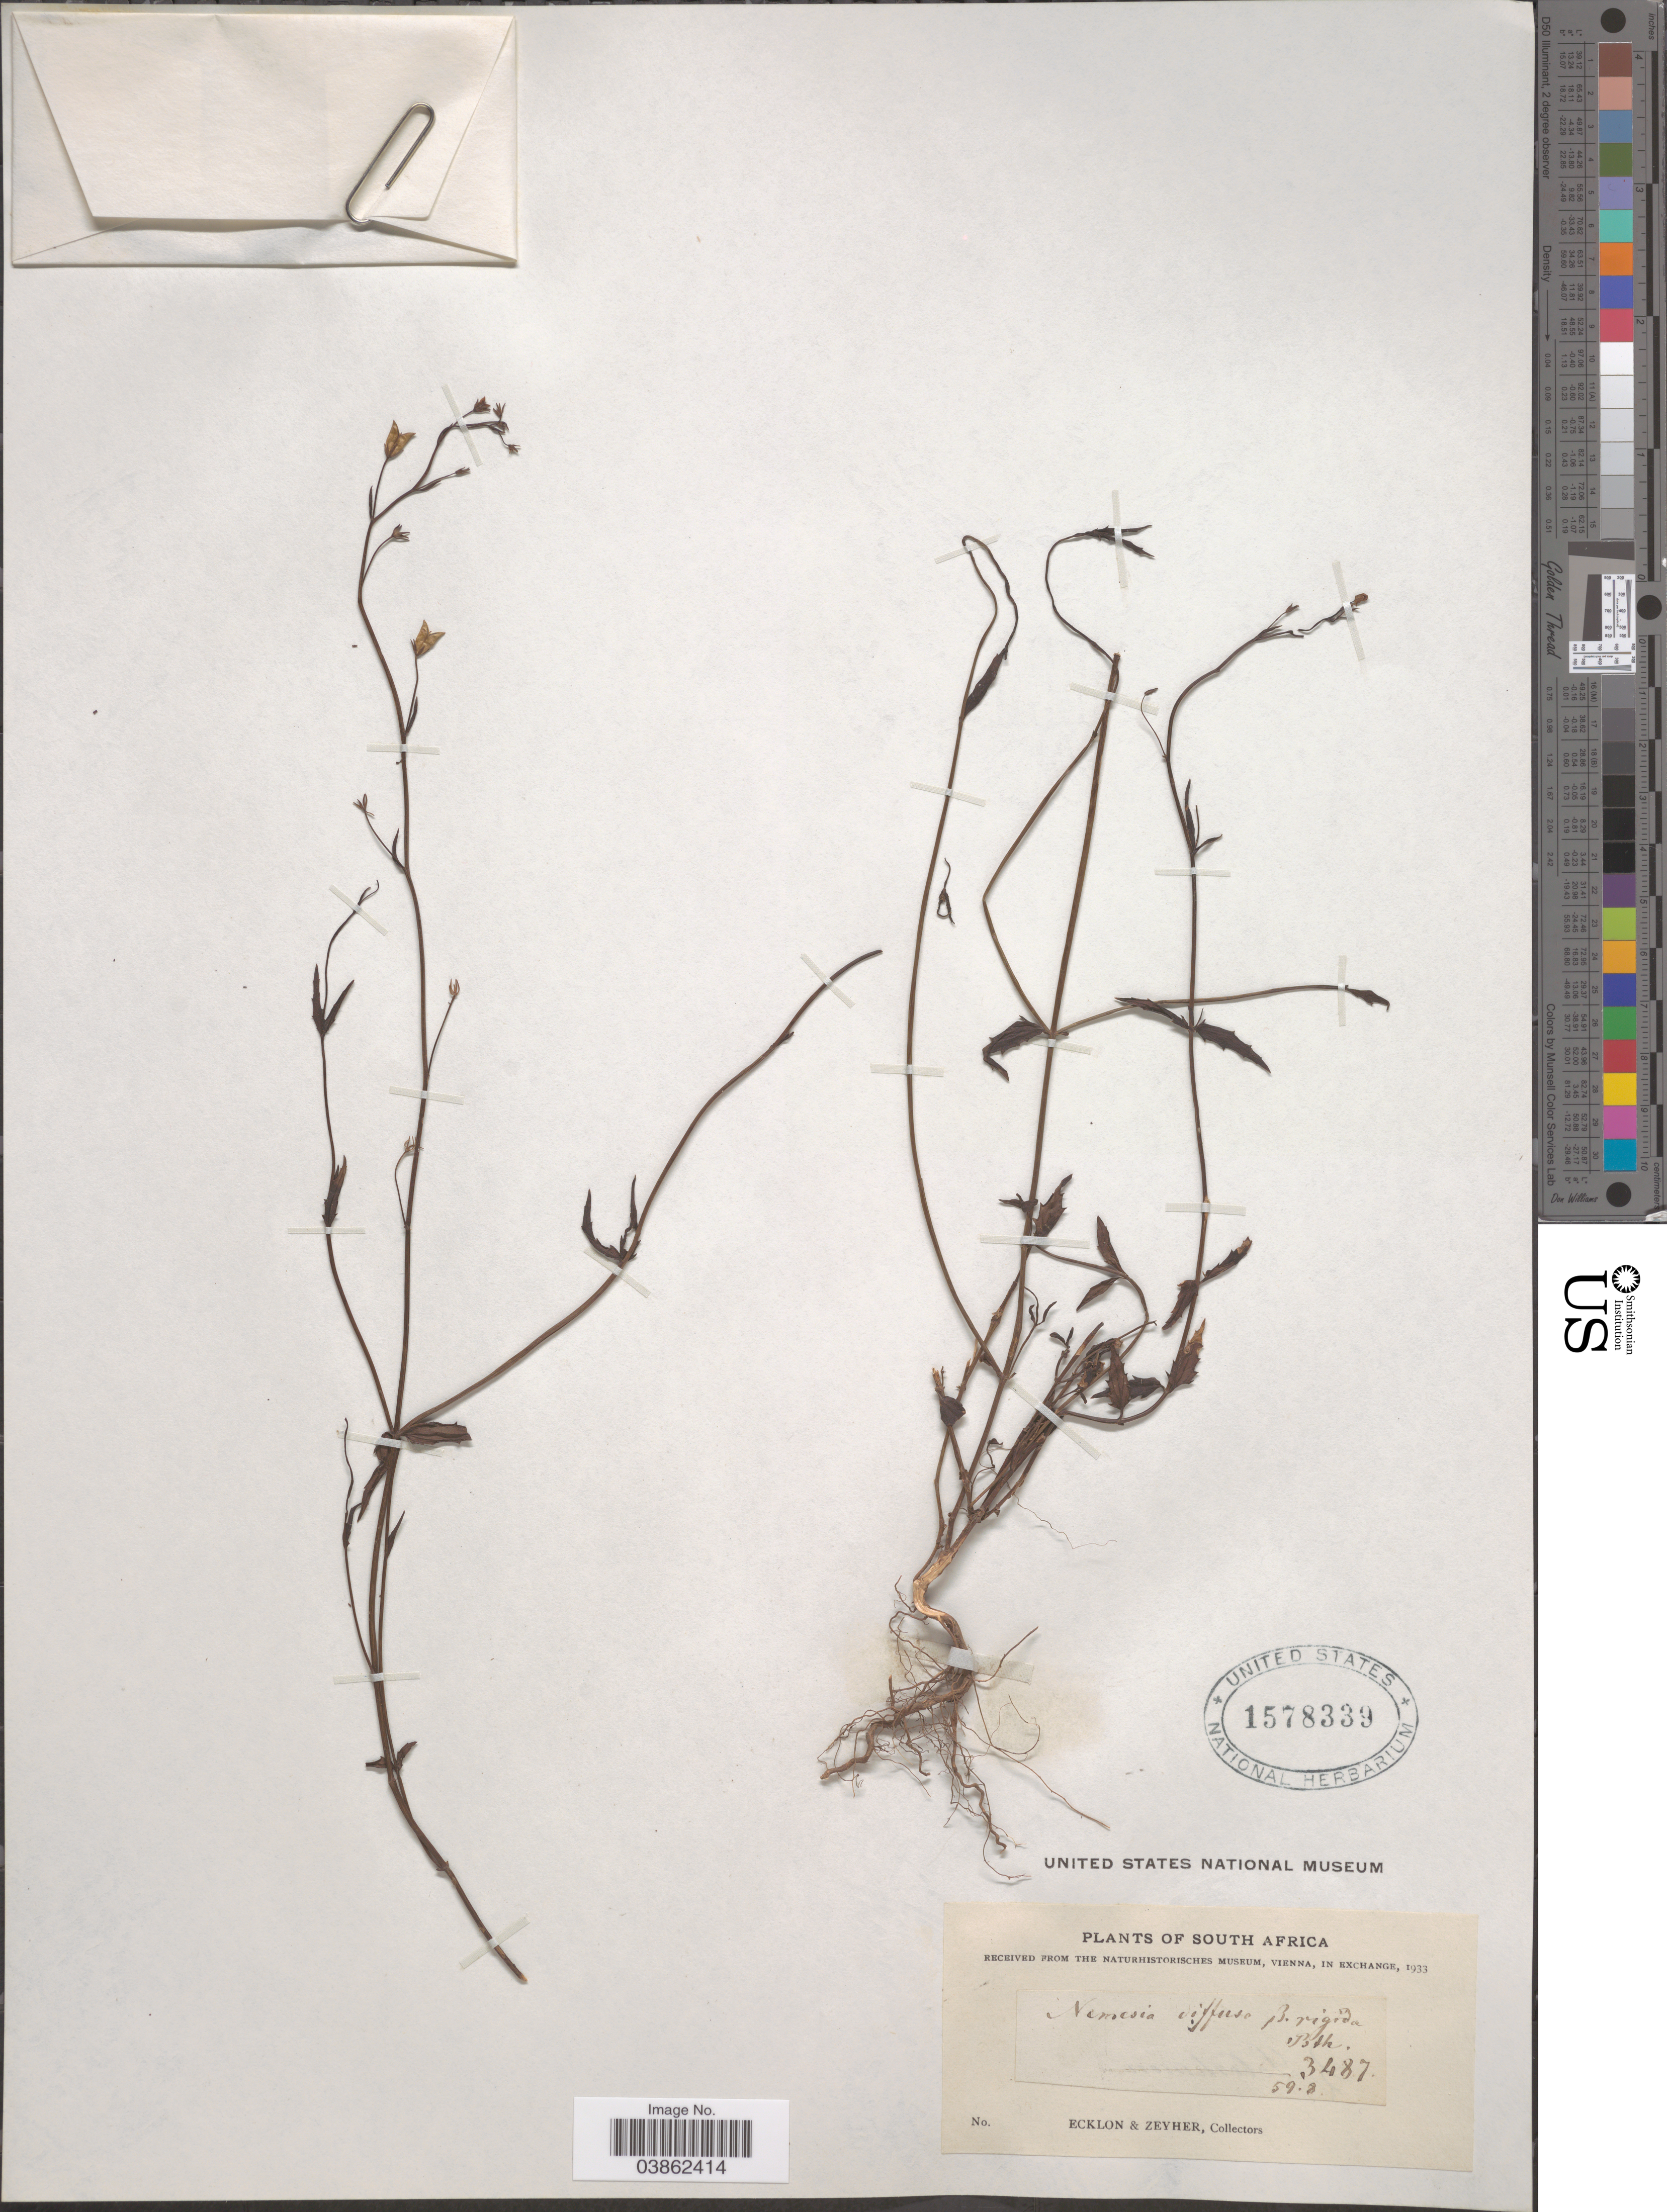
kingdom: Plantae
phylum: Tracheophyta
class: Magnoliopsida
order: Lamiales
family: Scrophulariaceae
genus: Nemesia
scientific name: Nemesia diffusa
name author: Benth.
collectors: -. Ecklon & -. Zeyher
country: South Africa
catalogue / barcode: US 1578339